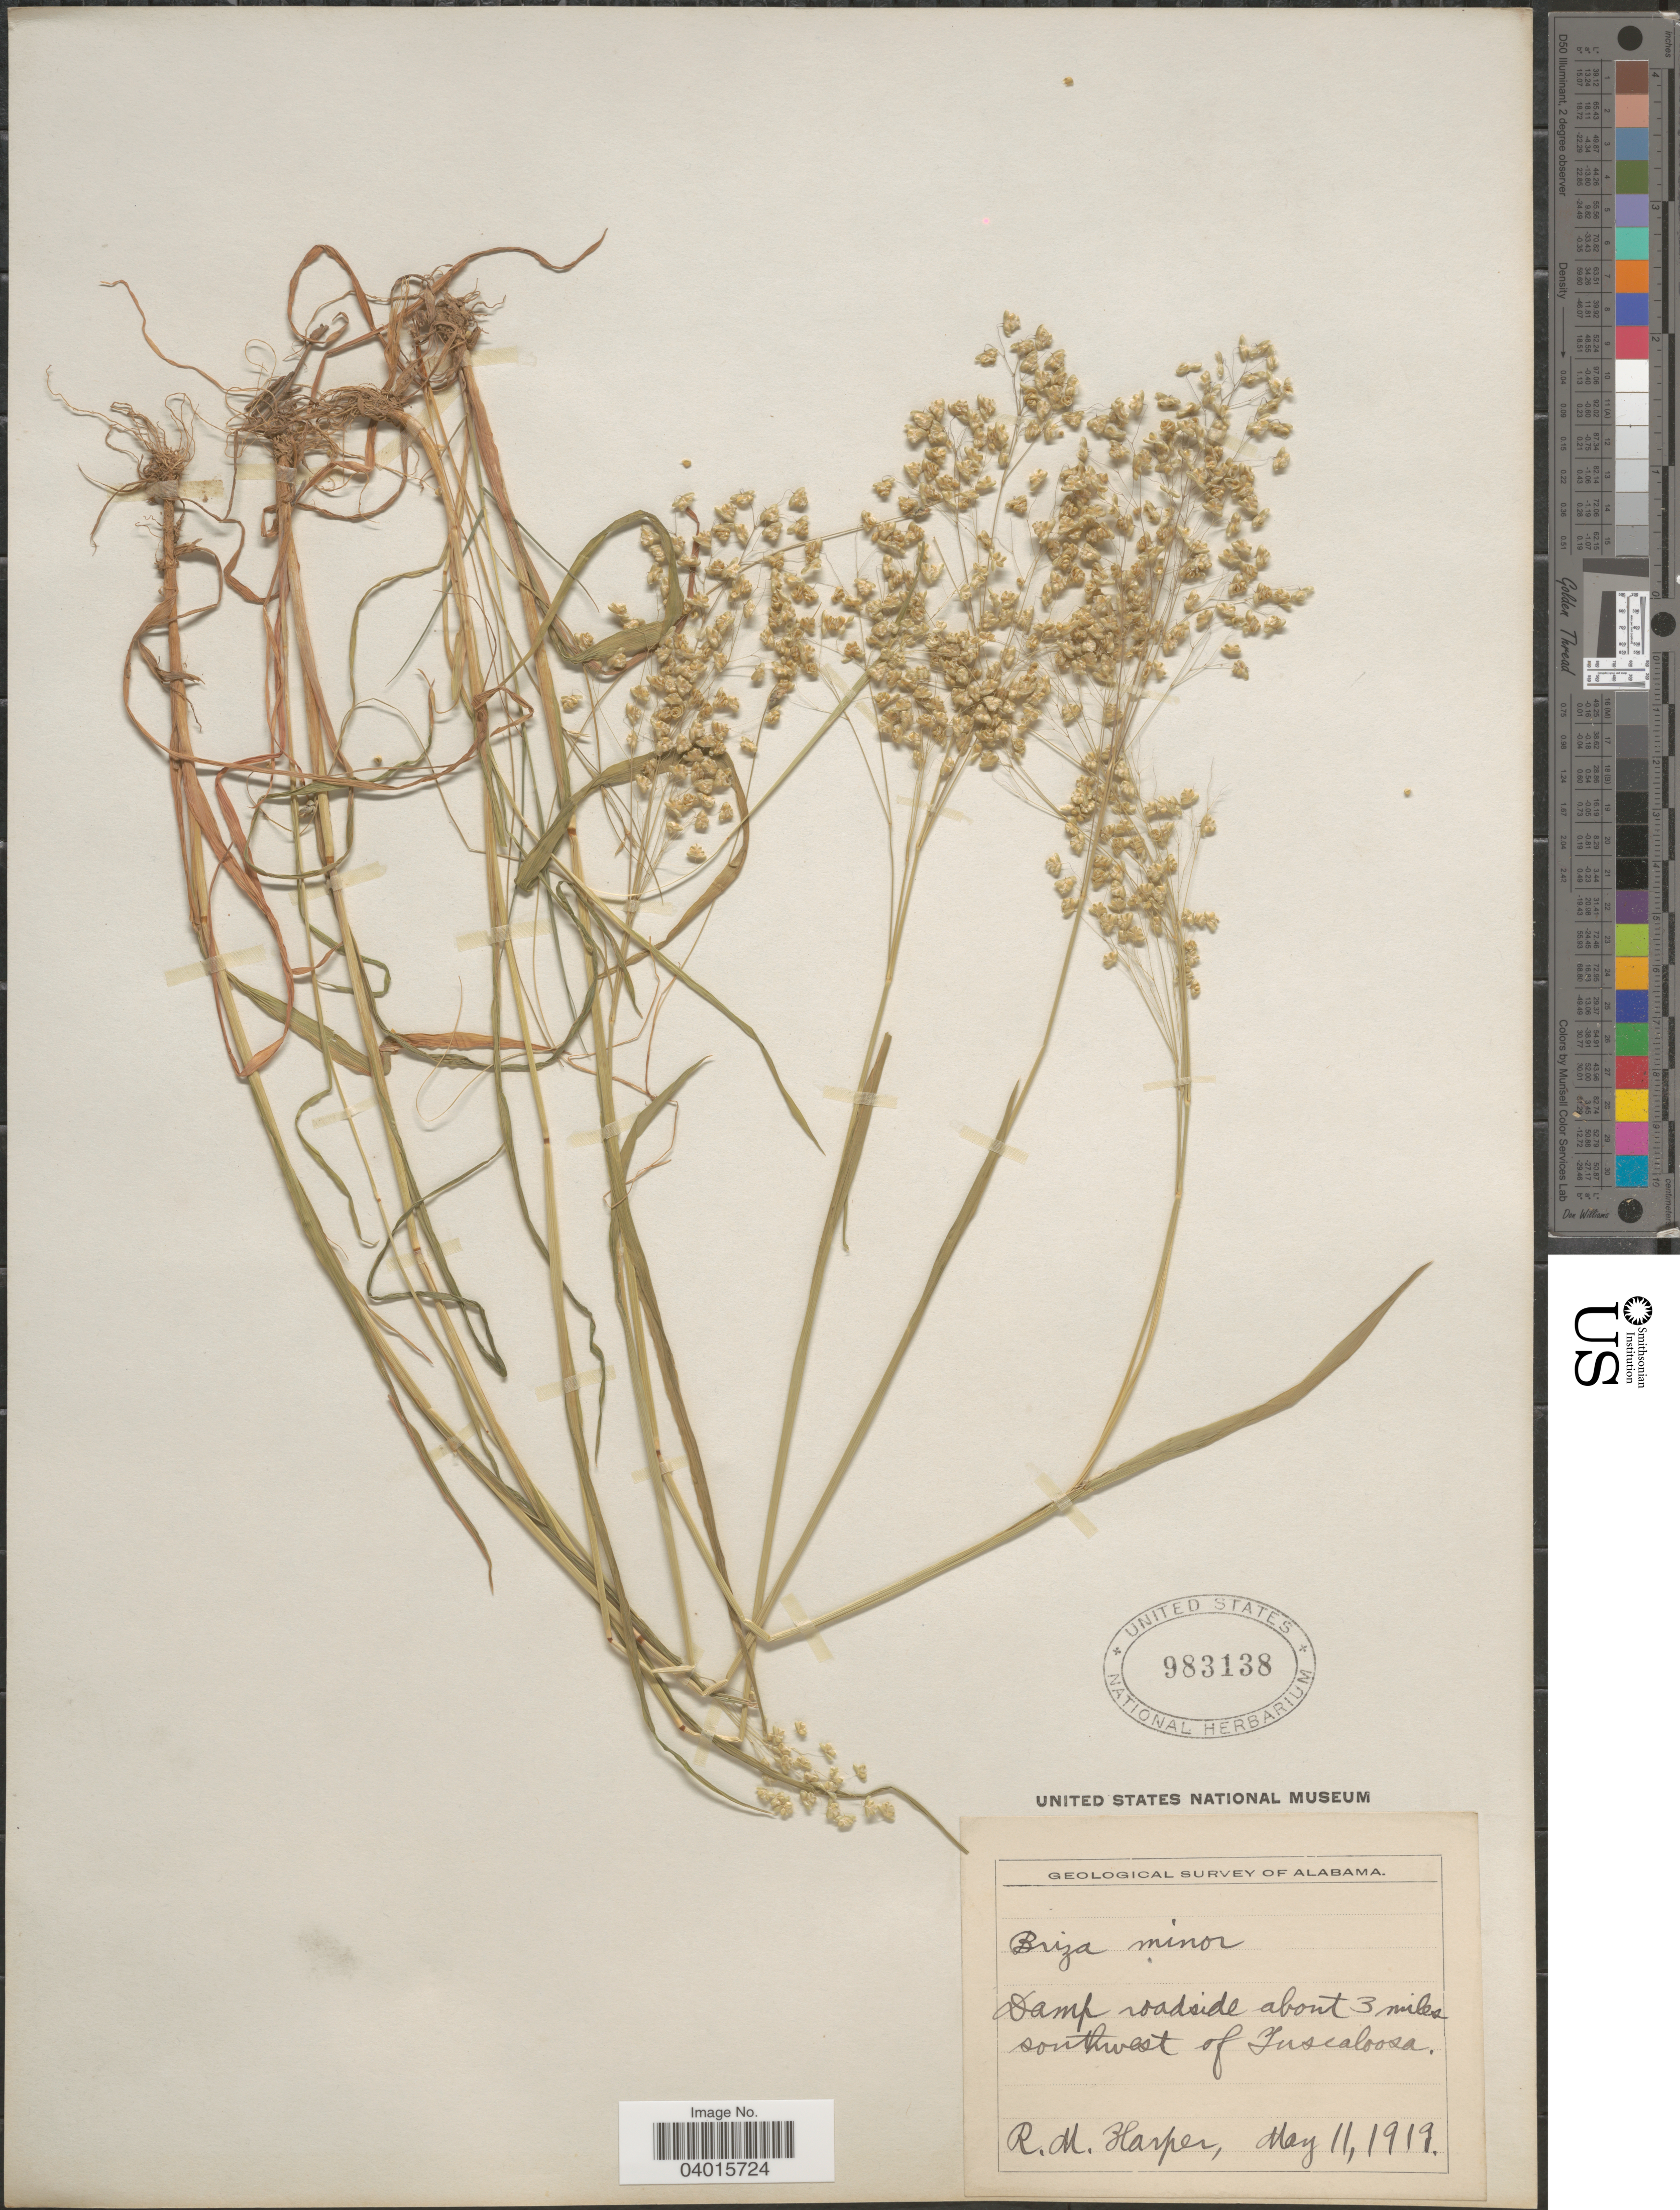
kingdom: Plantae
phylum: Tracheophyta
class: Liliopsida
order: Poales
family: Poaceae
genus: Briza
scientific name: Briza minor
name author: L.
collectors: R. Harper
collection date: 1919-05-11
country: United States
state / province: Alabama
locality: Damp roadside about 3 miles southwest of Tuscaloosa.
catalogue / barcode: US 983138